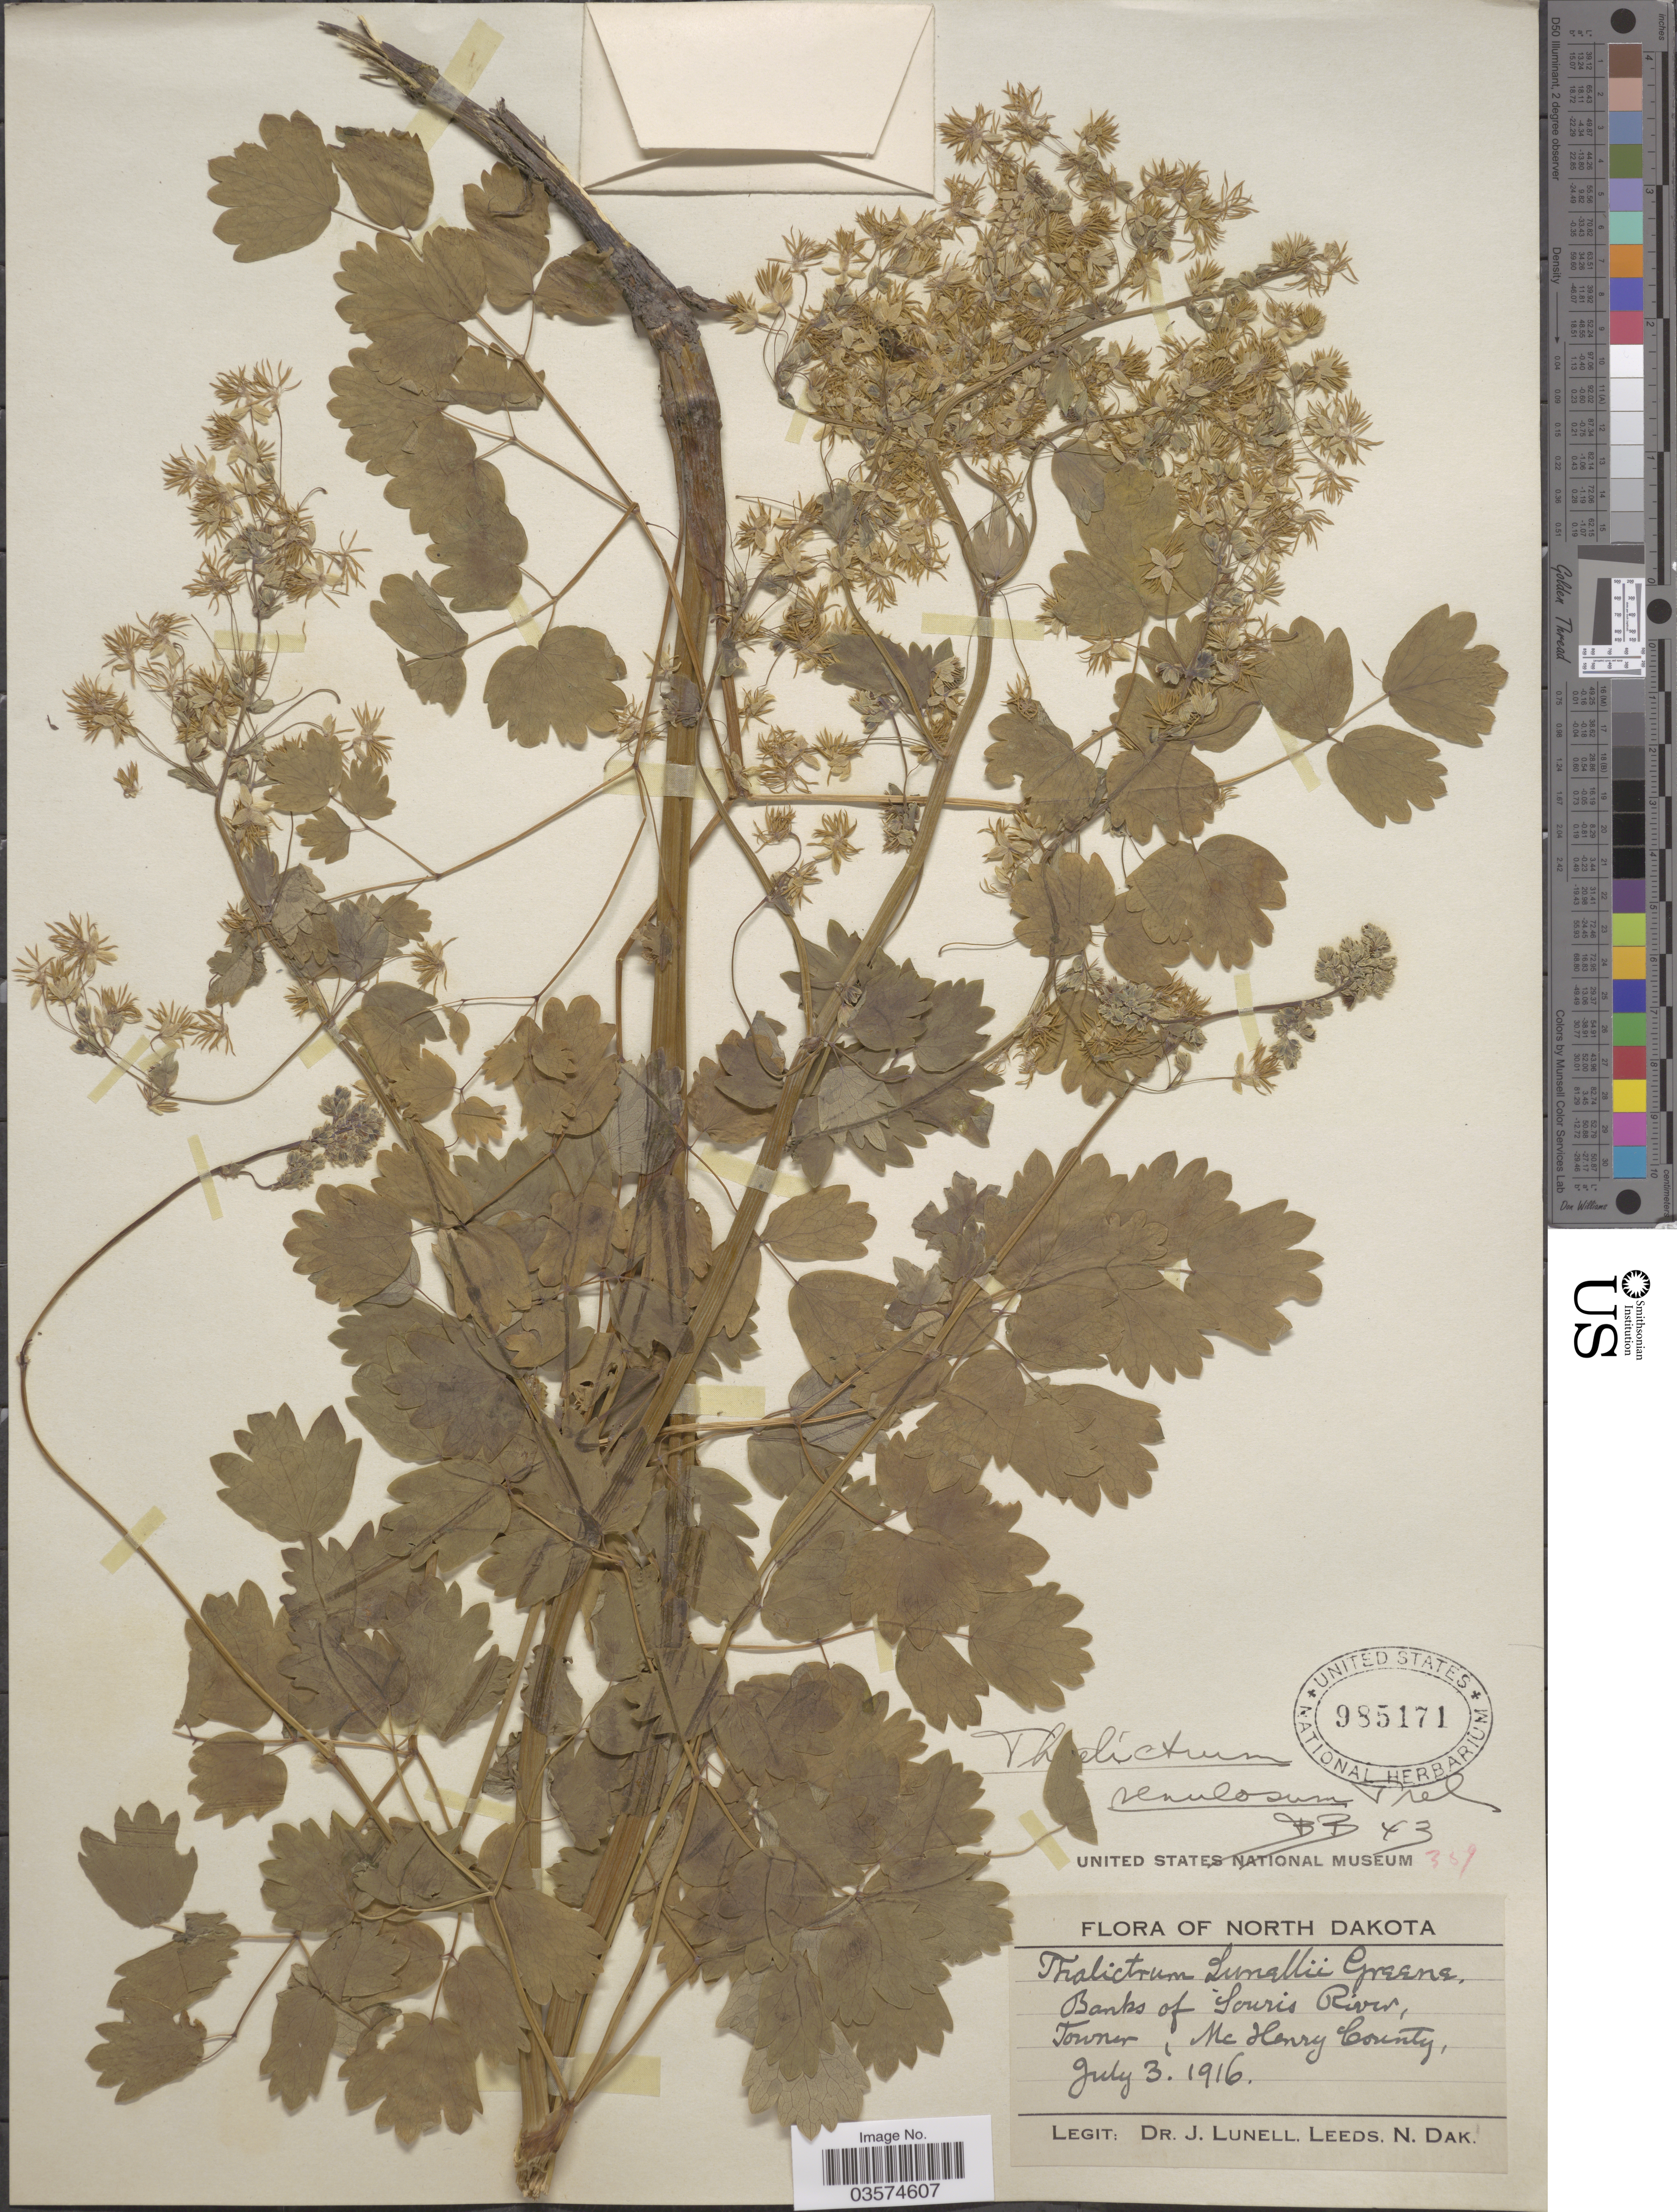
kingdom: Plantae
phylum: Tracheophyta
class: Magnoliopsida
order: Ranunculales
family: Ranunculaceae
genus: Thalictrum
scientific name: Thalictrum turneri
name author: B. Boivin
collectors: J. Leeds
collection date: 1916-07-03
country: United States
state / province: North Dakota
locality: Banks of Souris River, Towner, Mc Henry County.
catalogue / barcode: US 985171